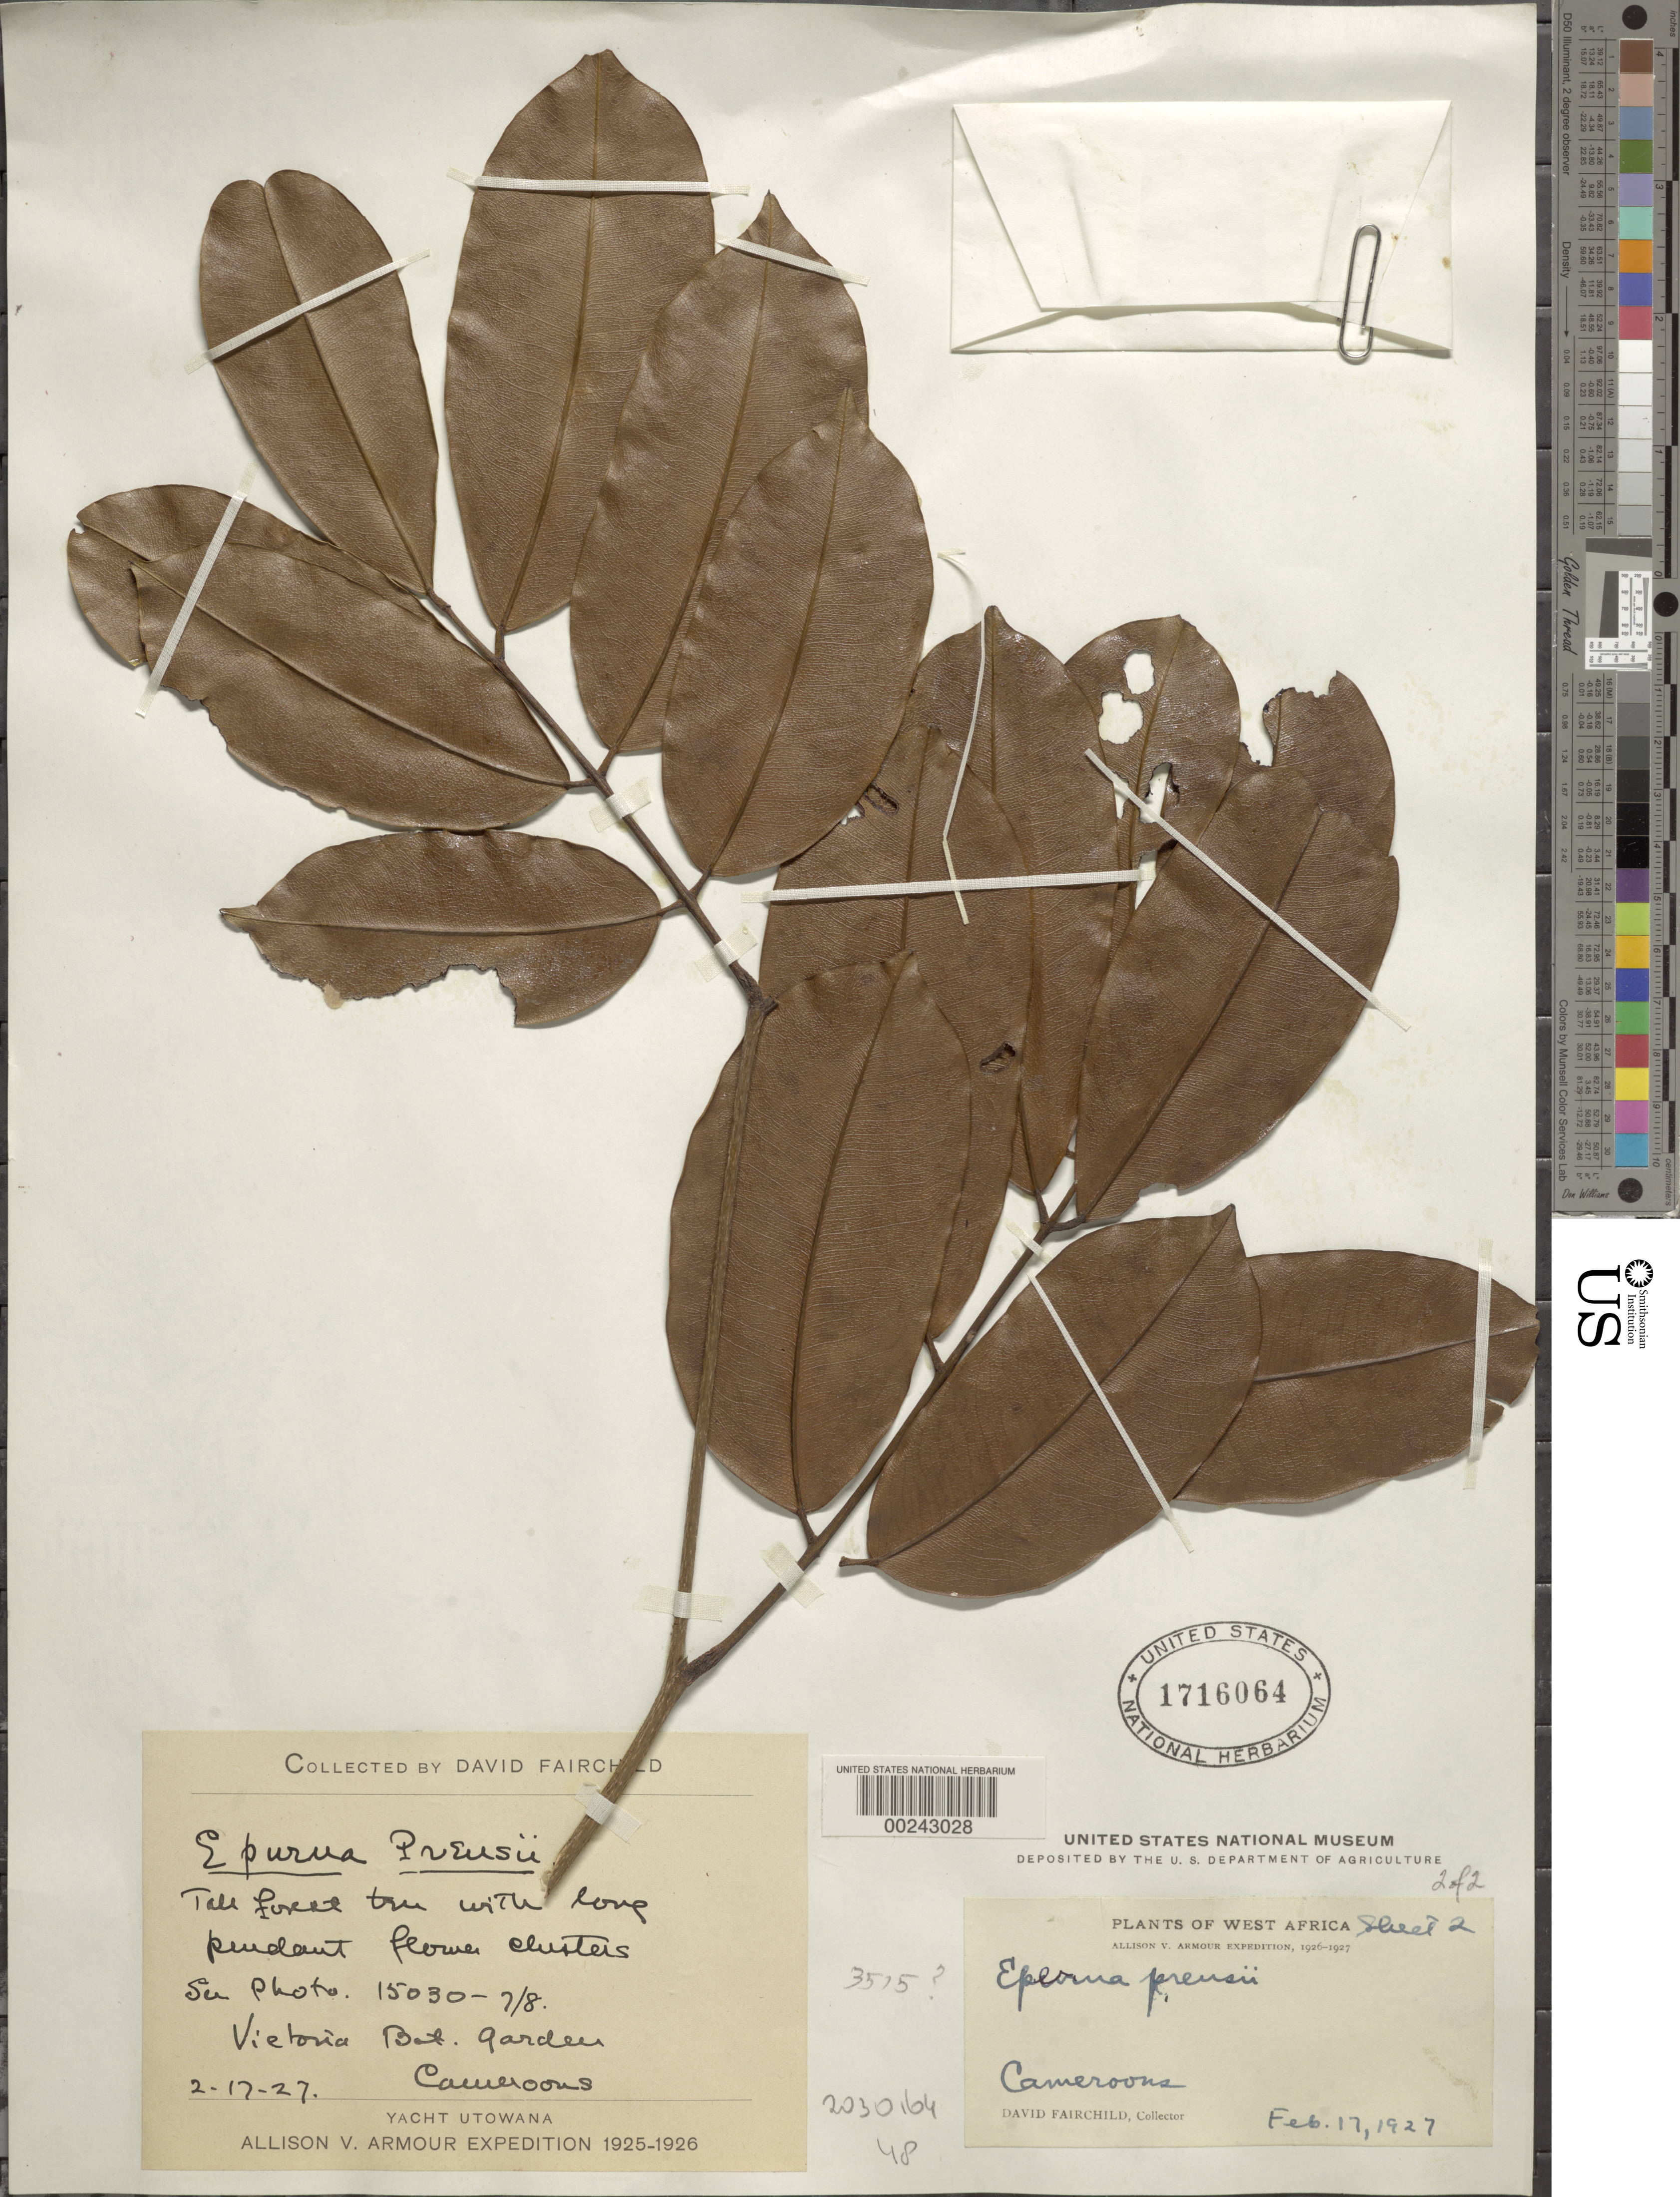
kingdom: Plantae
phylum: Tracheophyta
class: Magnoliopsida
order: Fabales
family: Fabaceae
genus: Eperua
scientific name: Eperua falcata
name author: Aubl.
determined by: Rozendaal, D. M. A.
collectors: D. Fairchild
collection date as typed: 12 Feb 1927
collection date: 1927-02-12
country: Cameroon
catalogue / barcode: US 1716064